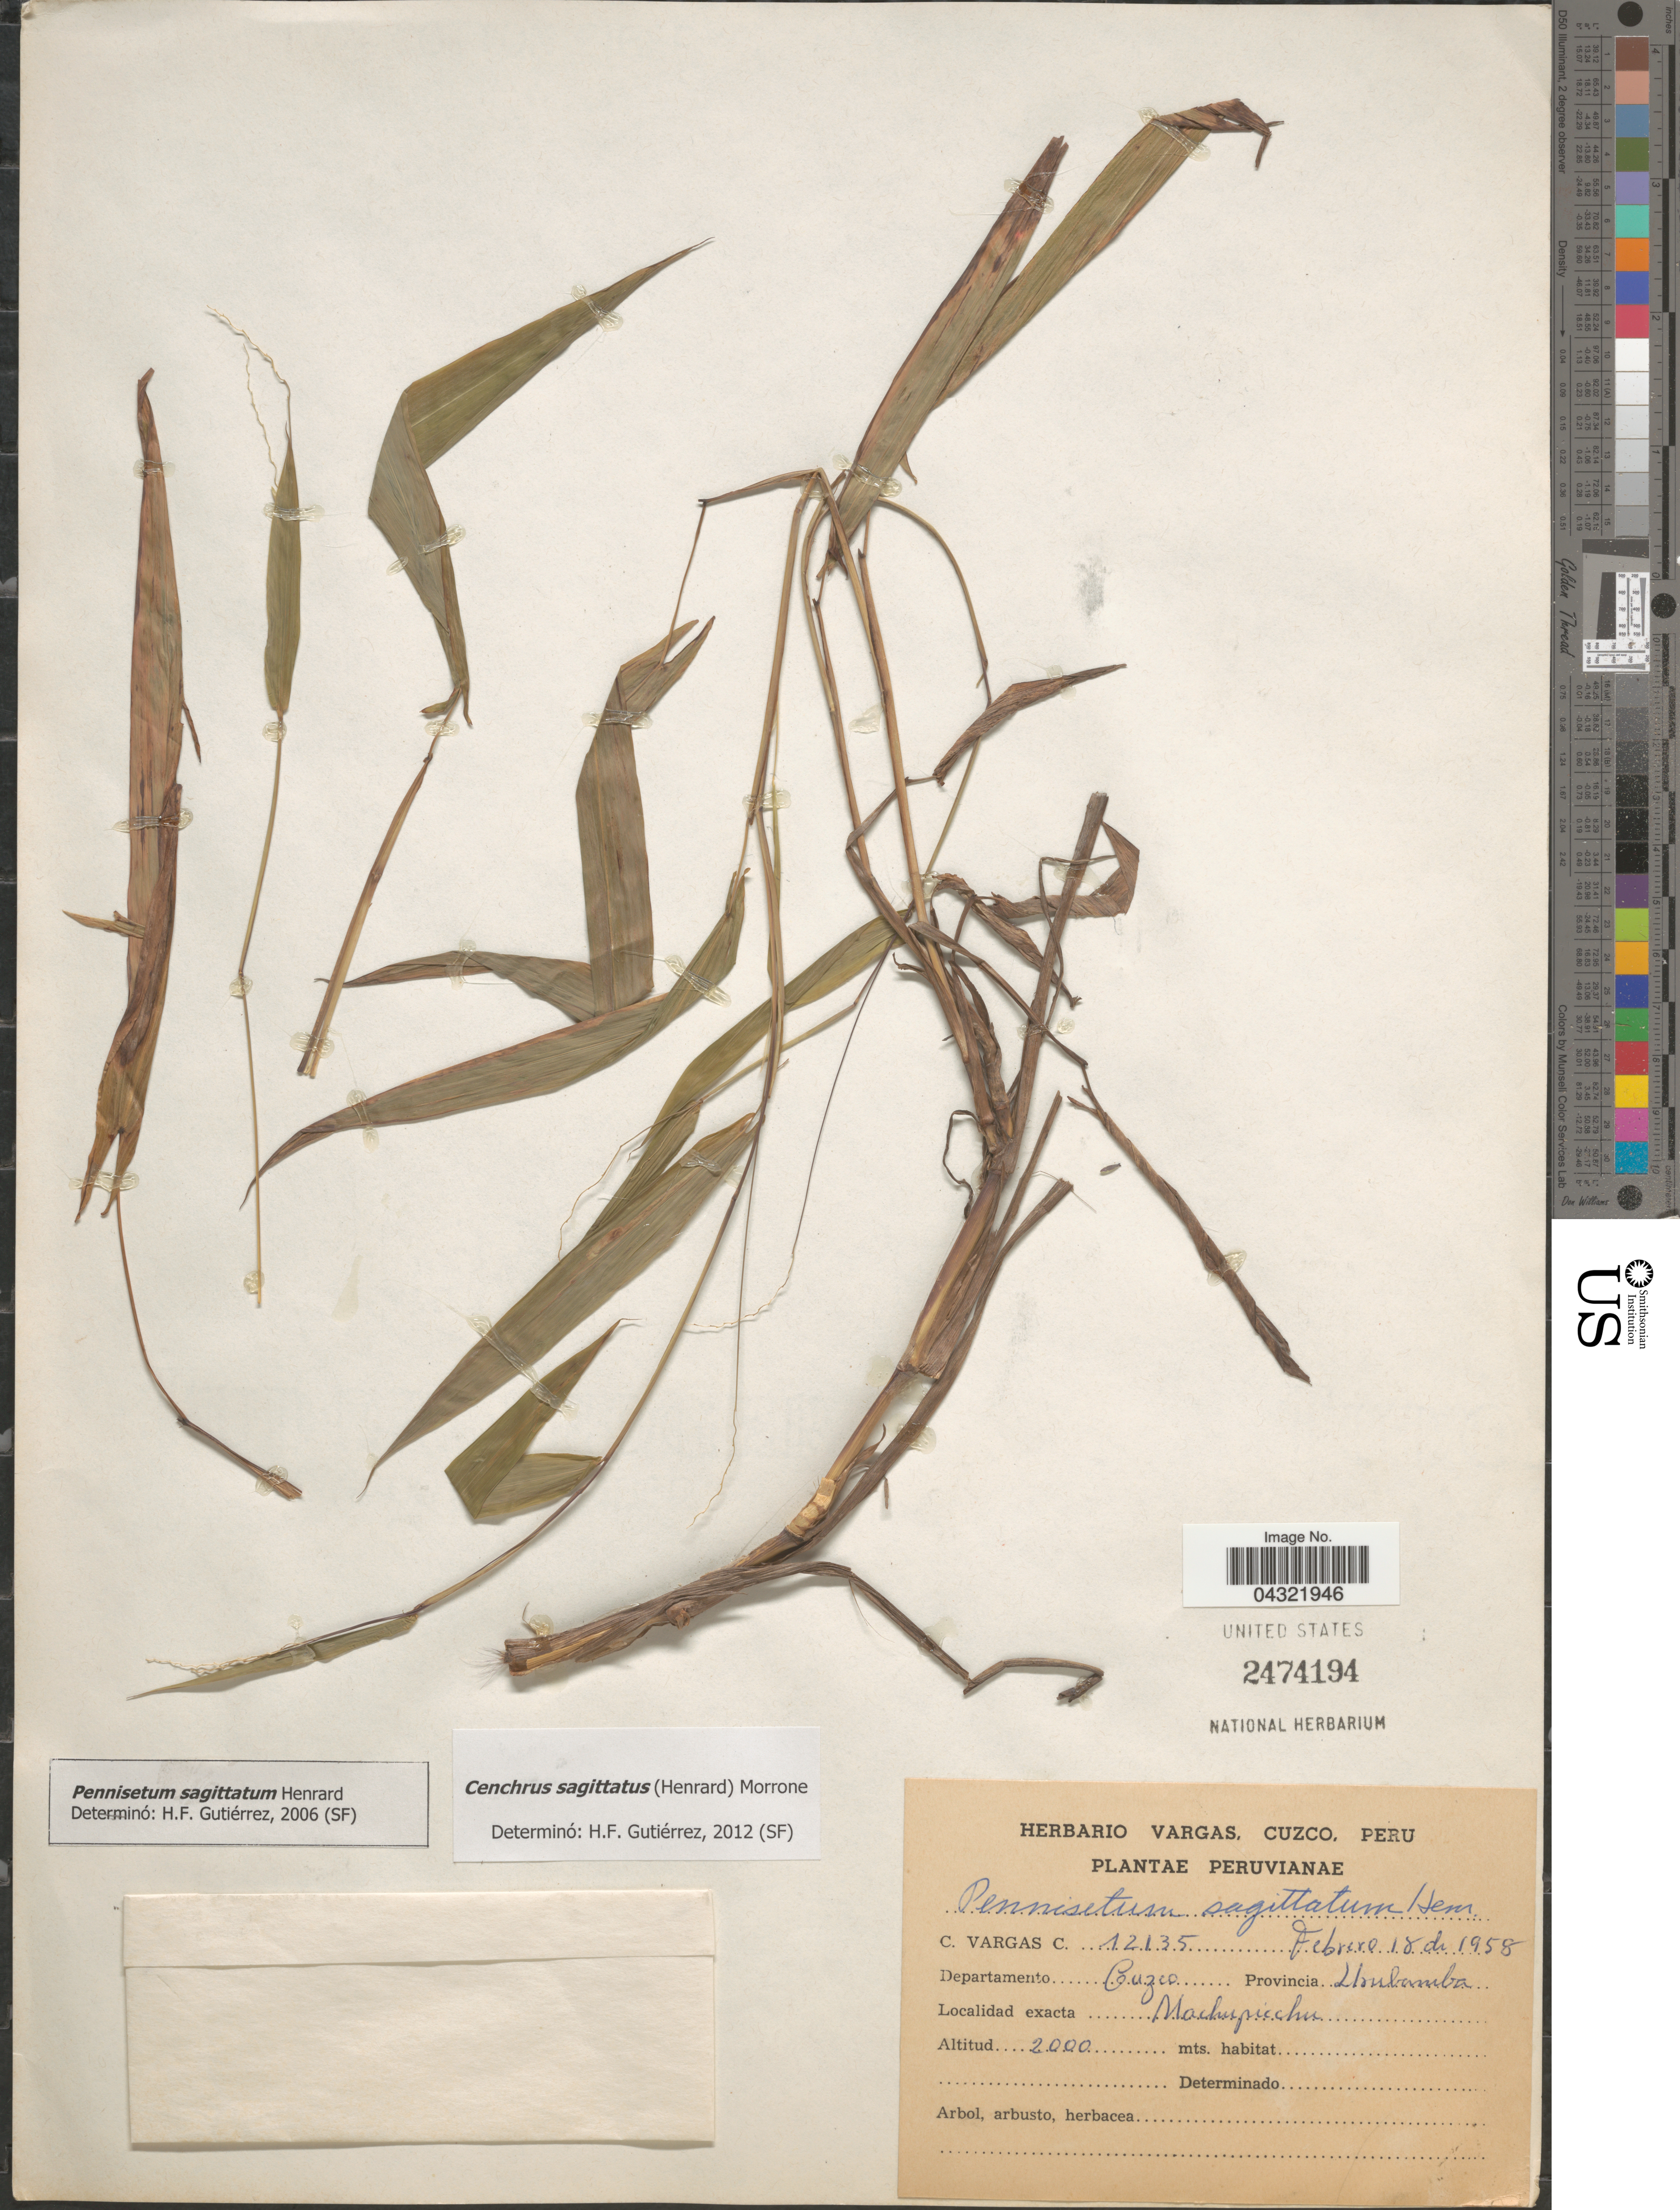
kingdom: Plantae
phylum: Tracheophyta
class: Liliopsida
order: Poales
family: Poaceae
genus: Cenchrus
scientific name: Cenchrus sagittatus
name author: (Henr.) Morrone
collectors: C. Vargas Calderón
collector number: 12135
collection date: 1958-02-18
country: Peru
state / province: Cusco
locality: Departamento Cuzco. Provincia Urubamba. Machupicchu.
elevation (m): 2000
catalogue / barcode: US 2474194